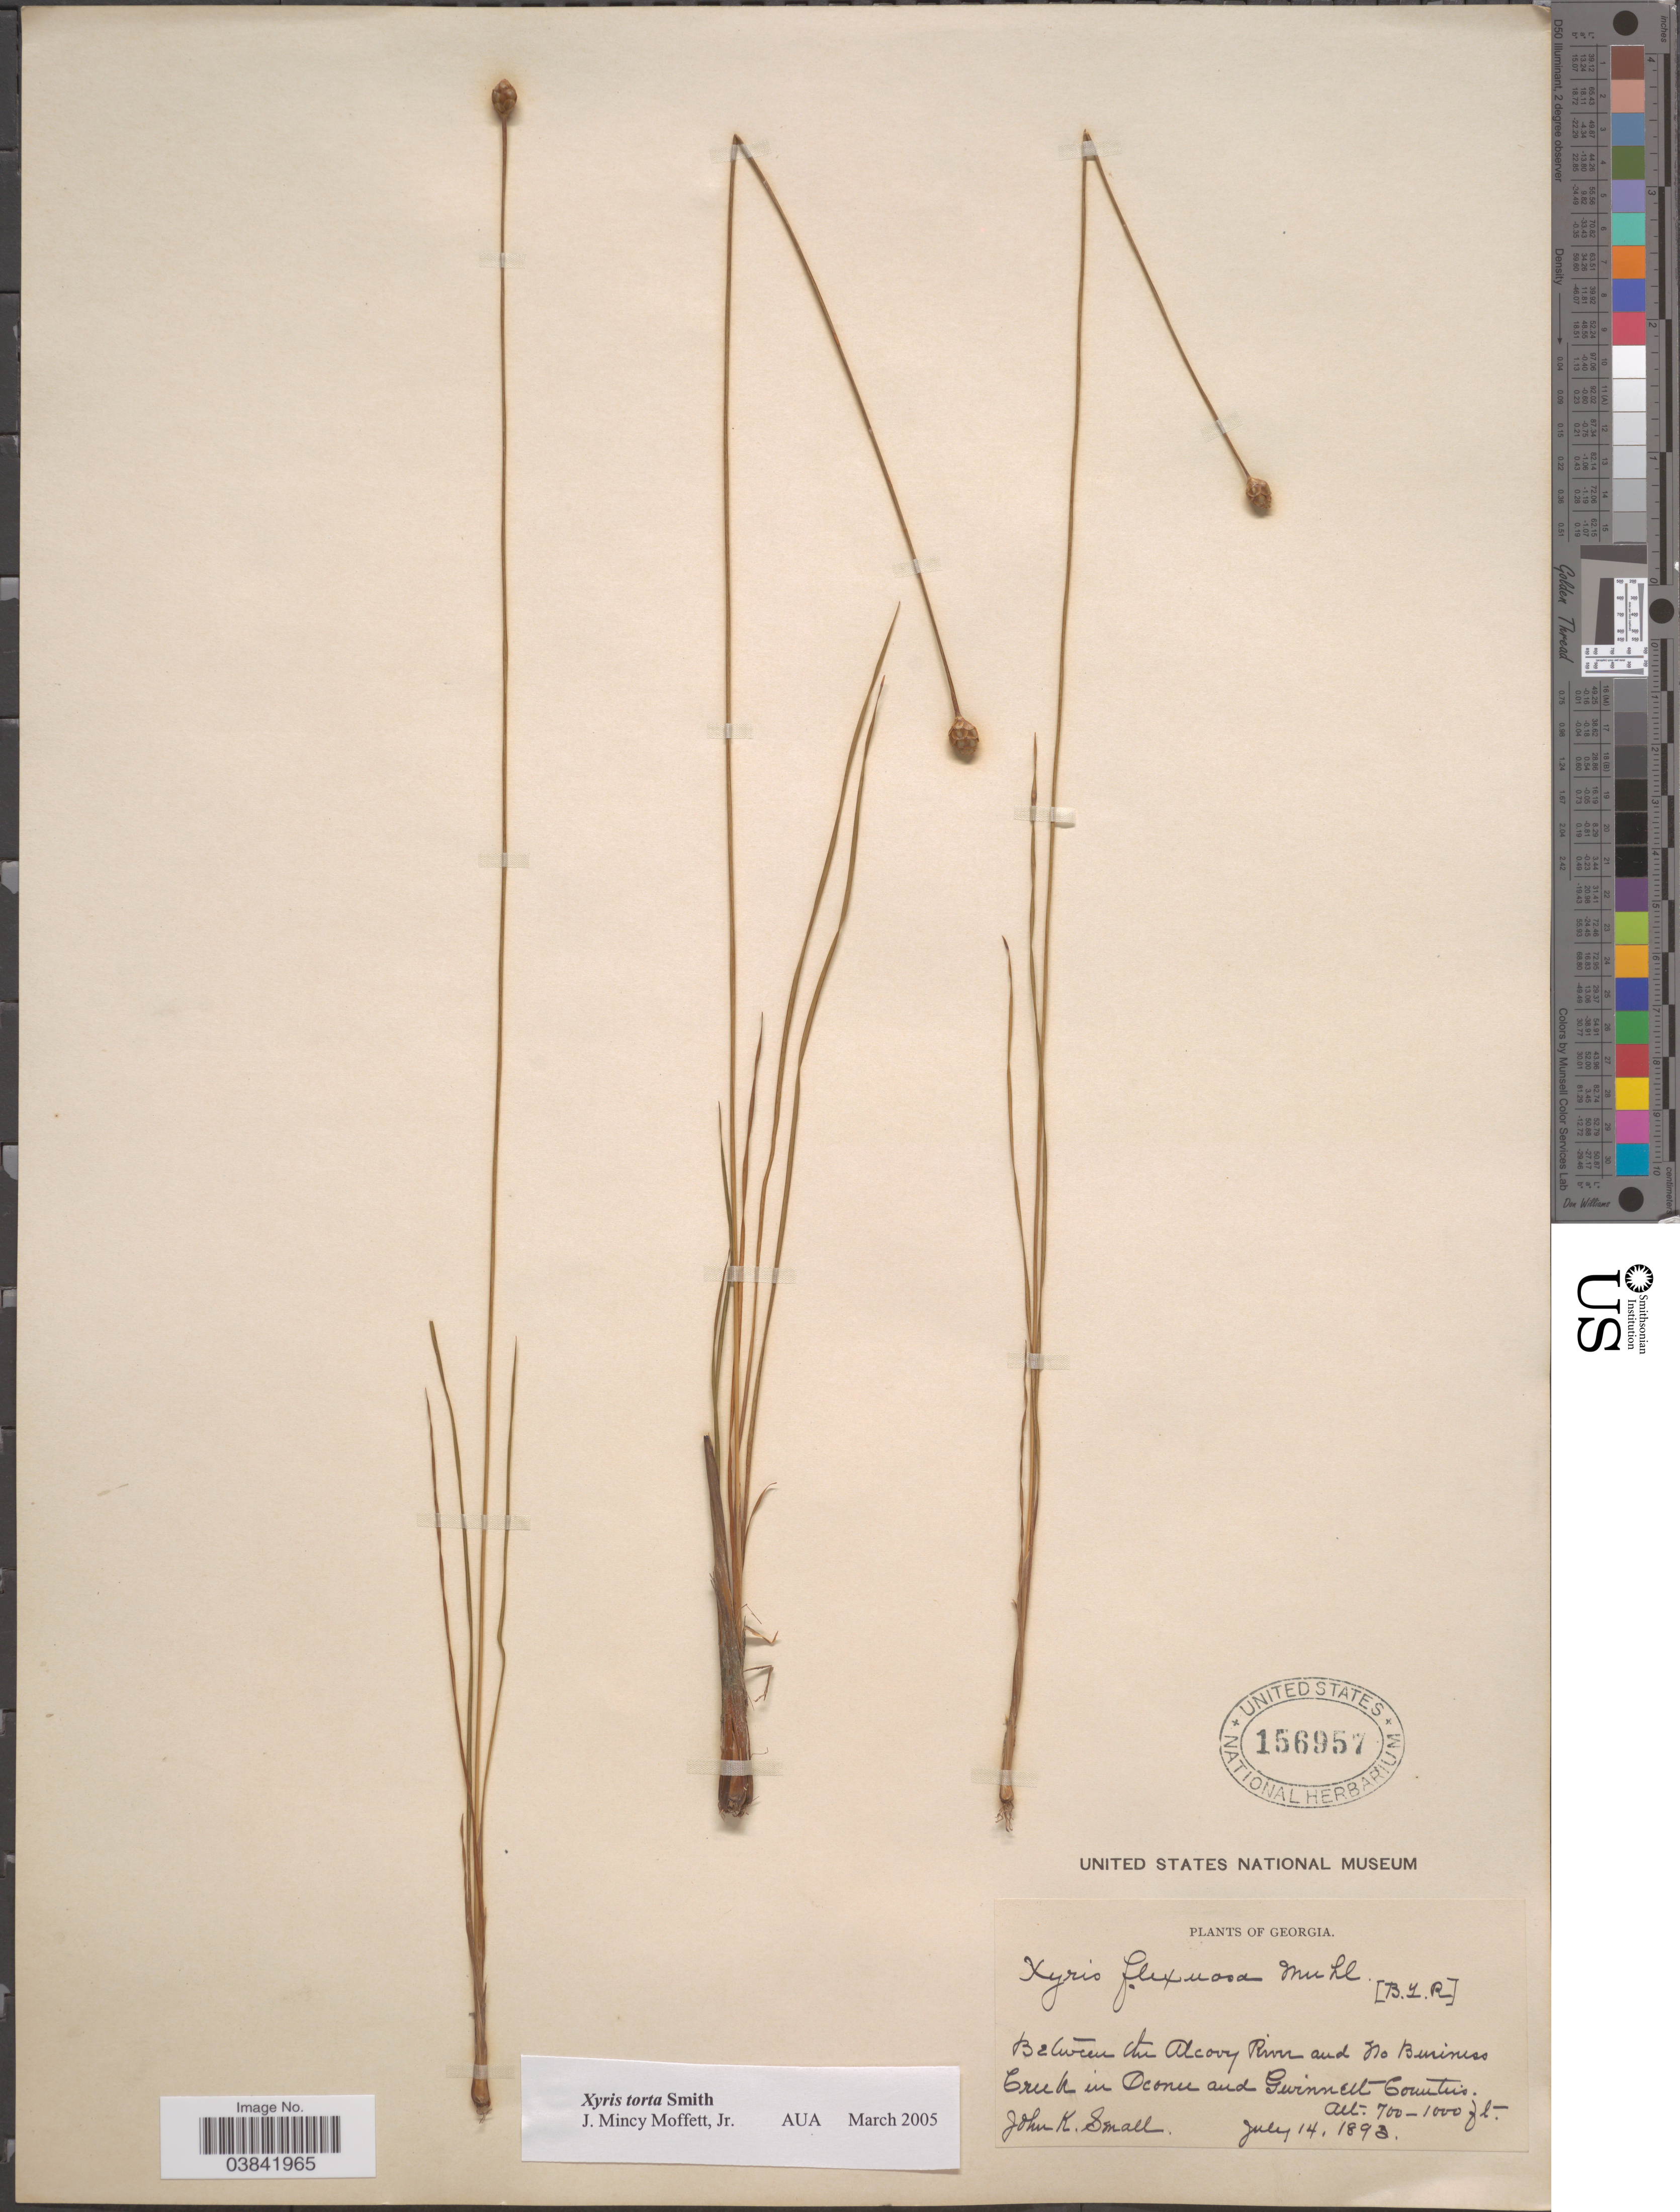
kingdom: Plantae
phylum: Tracheophyta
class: Liliopsida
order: Poales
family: Xyridaceae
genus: Xyris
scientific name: Xyris torta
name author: Sm.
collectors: J. K. Small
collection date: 1893-07-14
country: United States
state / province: Georgia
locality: Between the Alcovy River and No Business Creek in Oconee and Gwinnett Counties.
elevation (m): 213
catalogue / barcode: US 156957